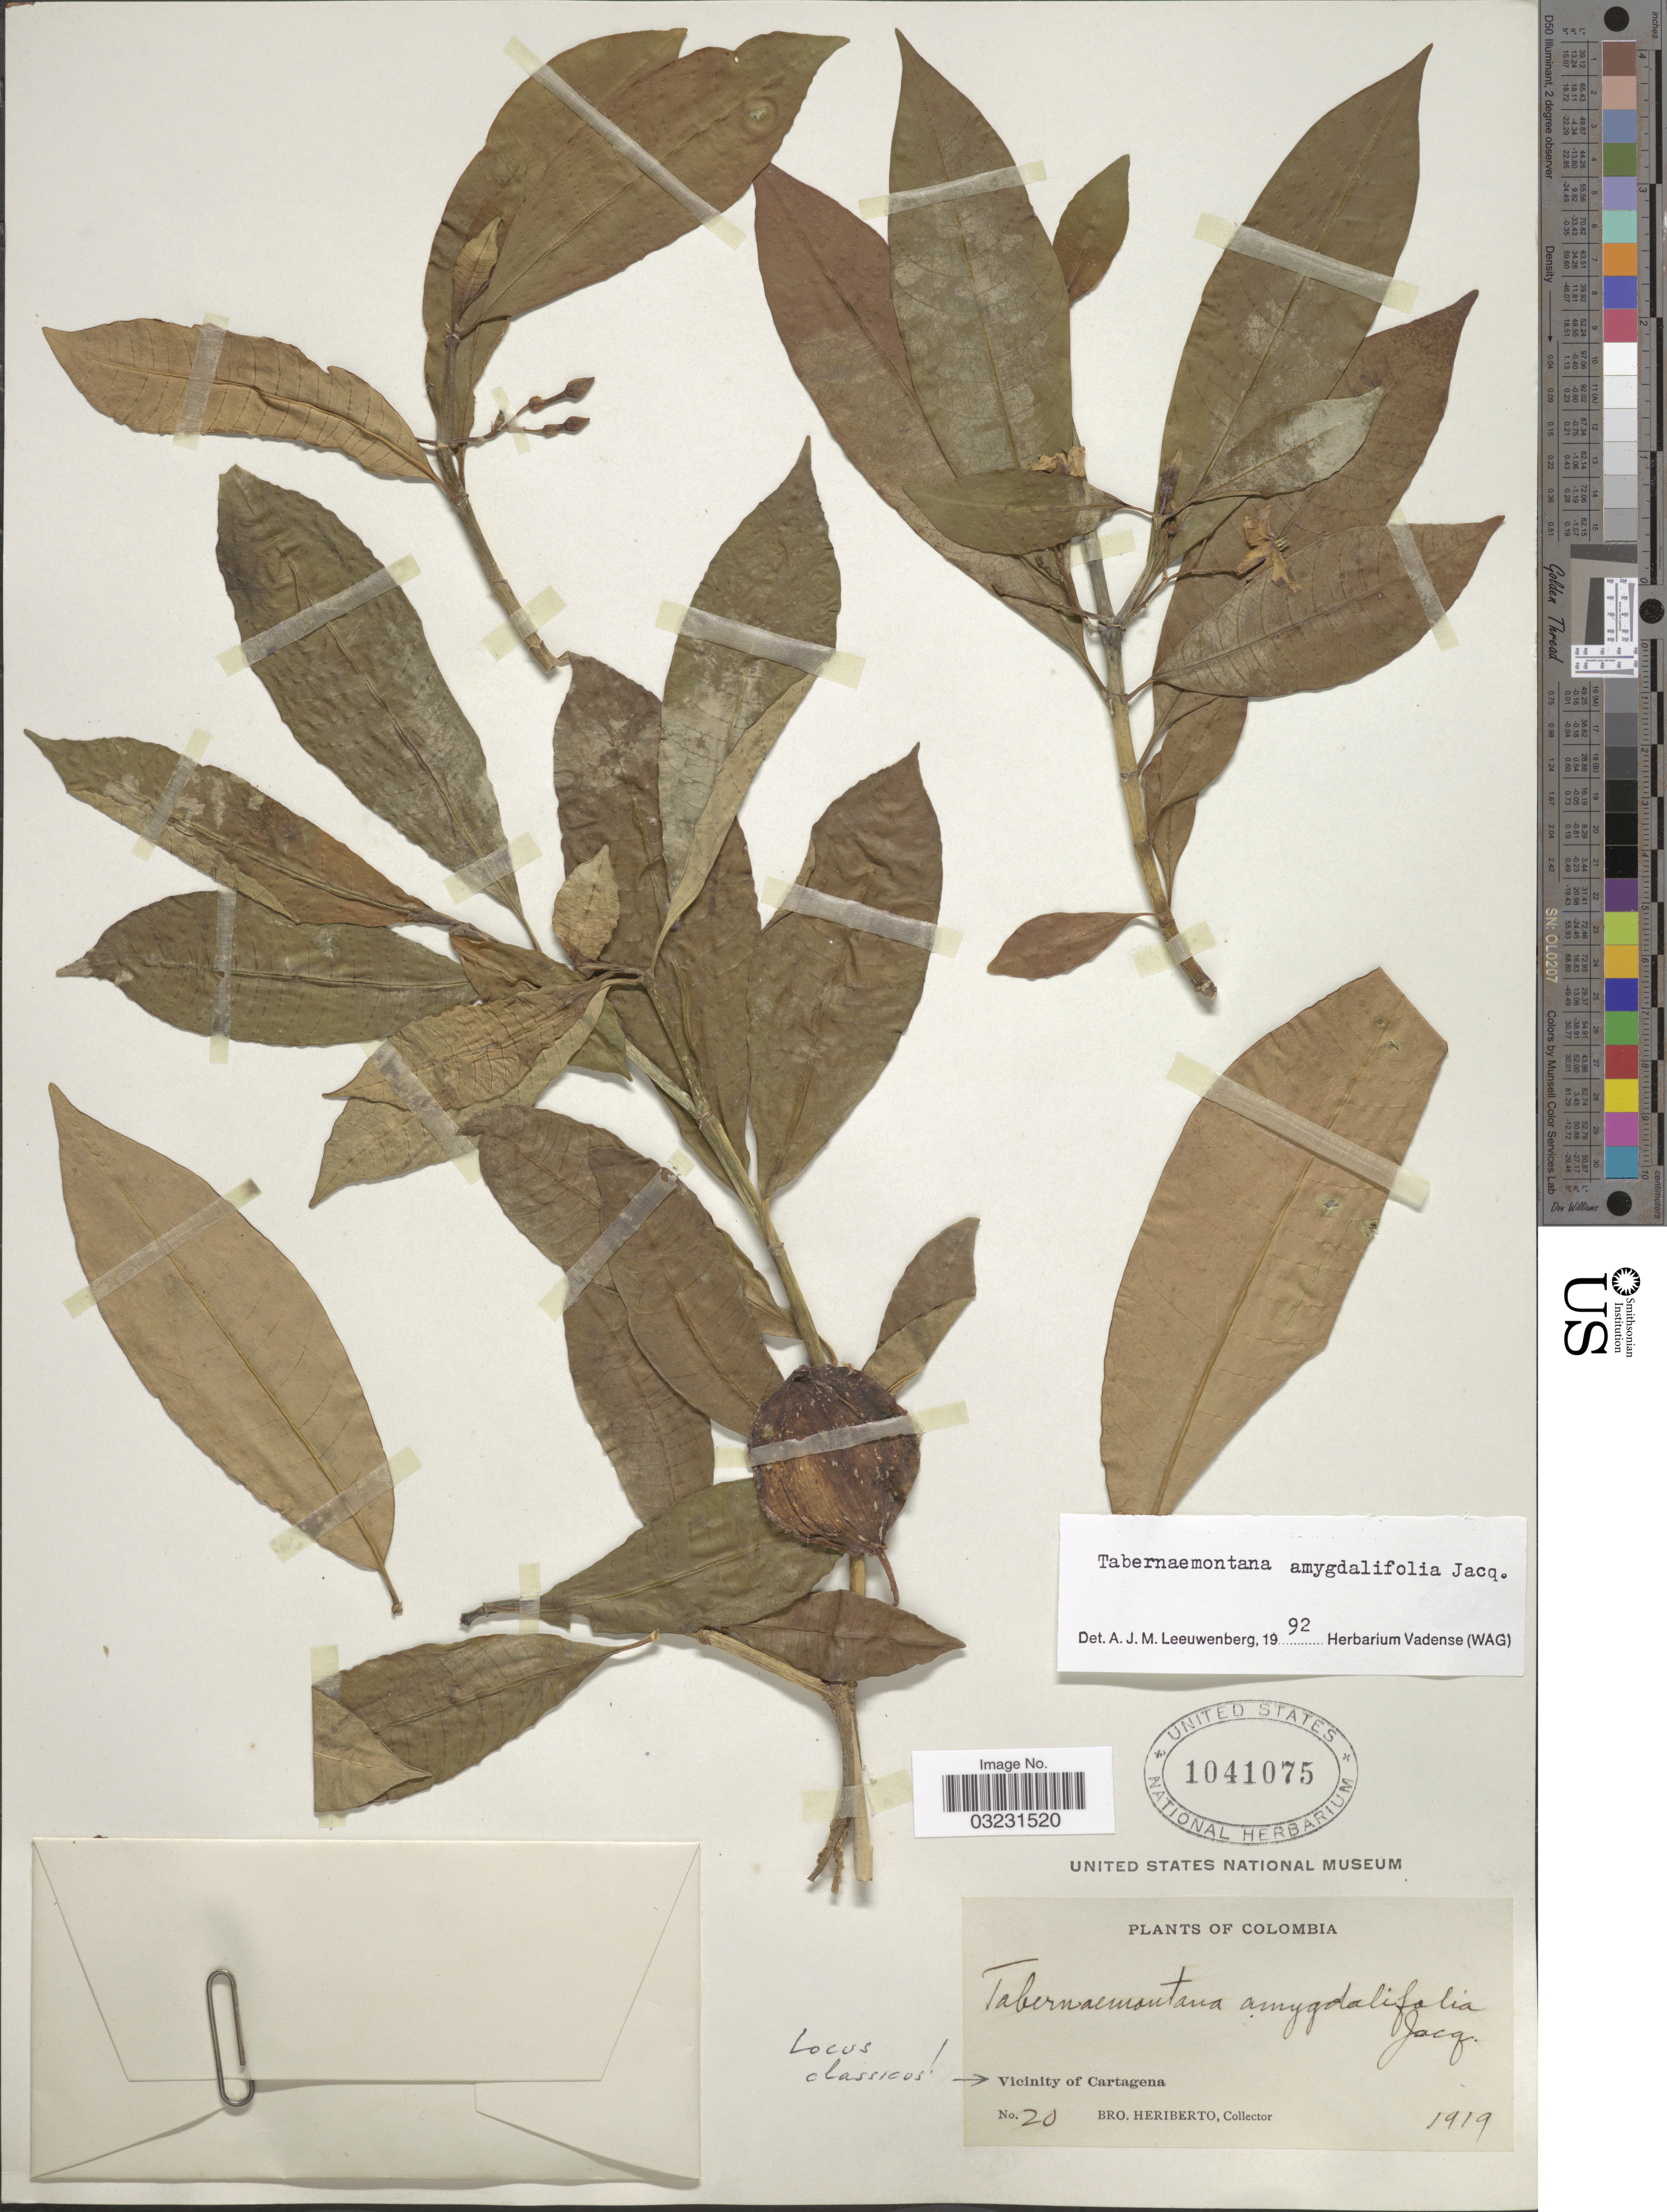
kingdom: Plantae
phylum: Tracheophyta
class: Magnoliopsida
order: Gentianales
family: Apocynaceae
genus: Tabernaemontana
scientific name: Tabernaemontana amygdalifolia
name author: Jacq.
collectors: B. Heriberto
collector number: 20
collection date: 1919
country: Colombia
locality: Vicinity of Cartagena.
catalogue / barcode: US 1041075